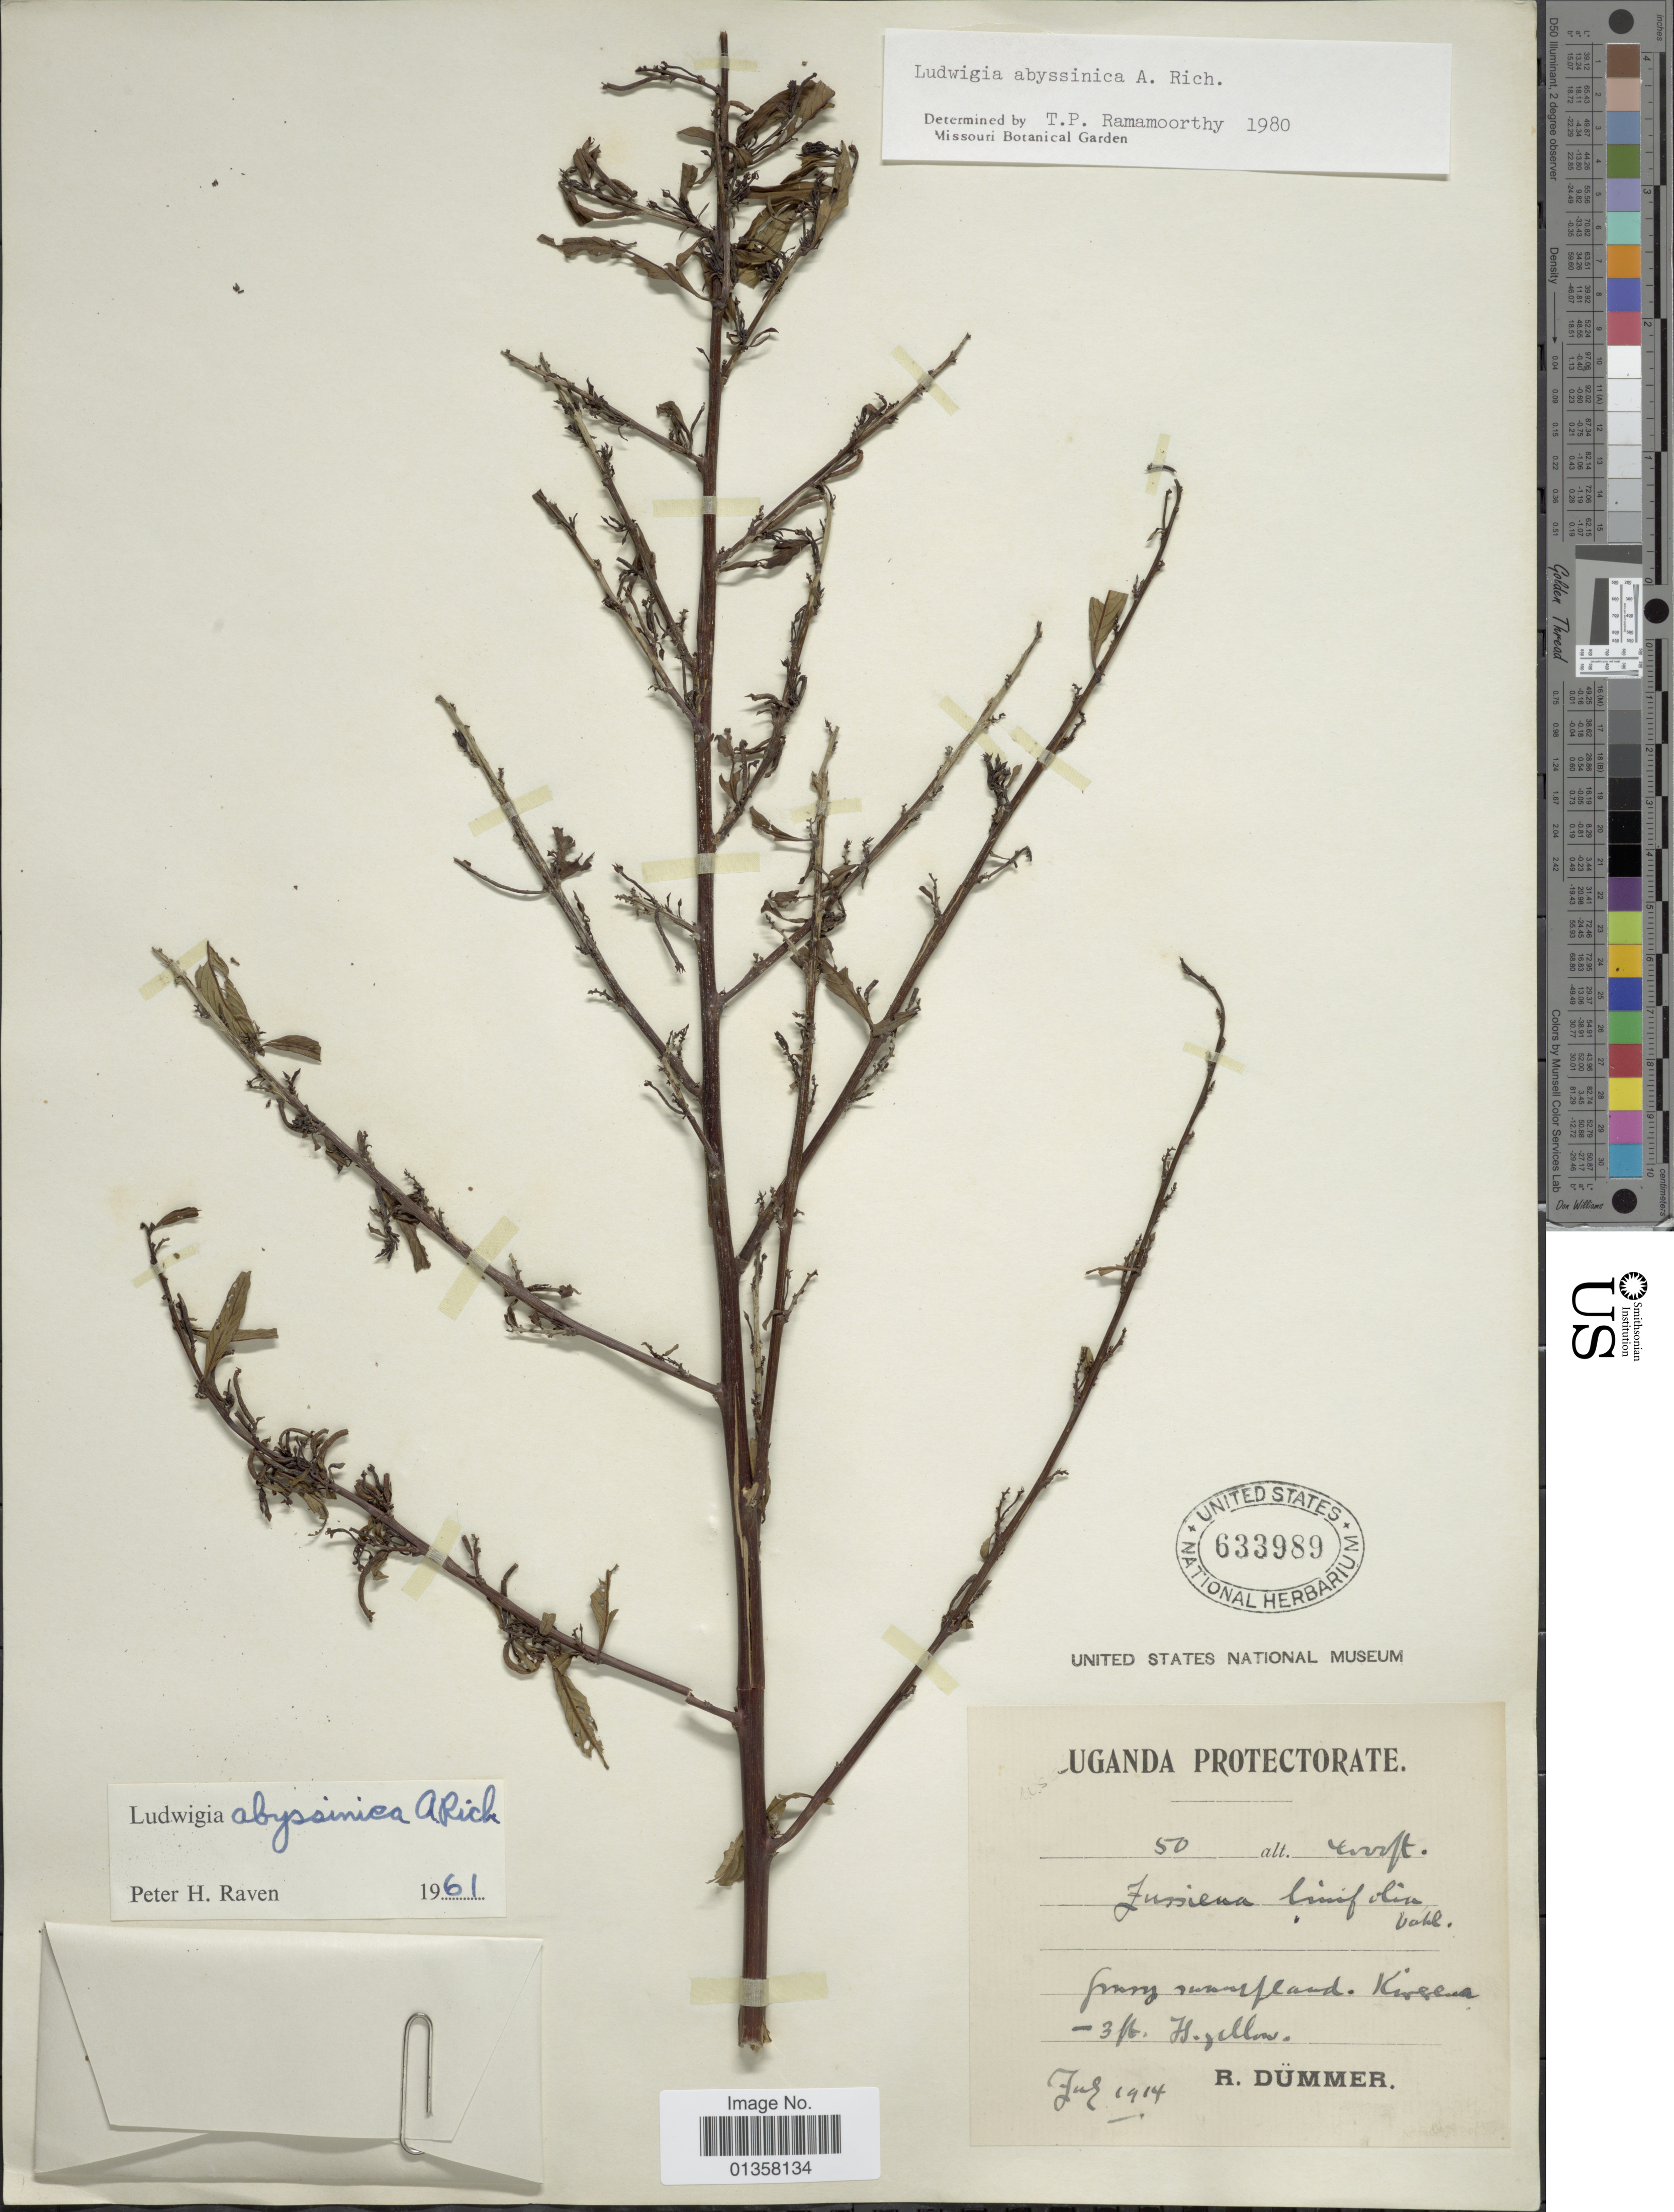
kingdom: Plantae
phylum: Tracheophyta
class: Magnoliopsida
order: Myrtales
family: Onagraceae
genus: Ludwigia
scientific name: Ludwigia abyssinica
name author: A. Rich.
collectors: R. Dümmer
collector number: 50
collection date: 1914-07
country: Uganda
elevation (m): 1219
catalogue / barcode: US 633989